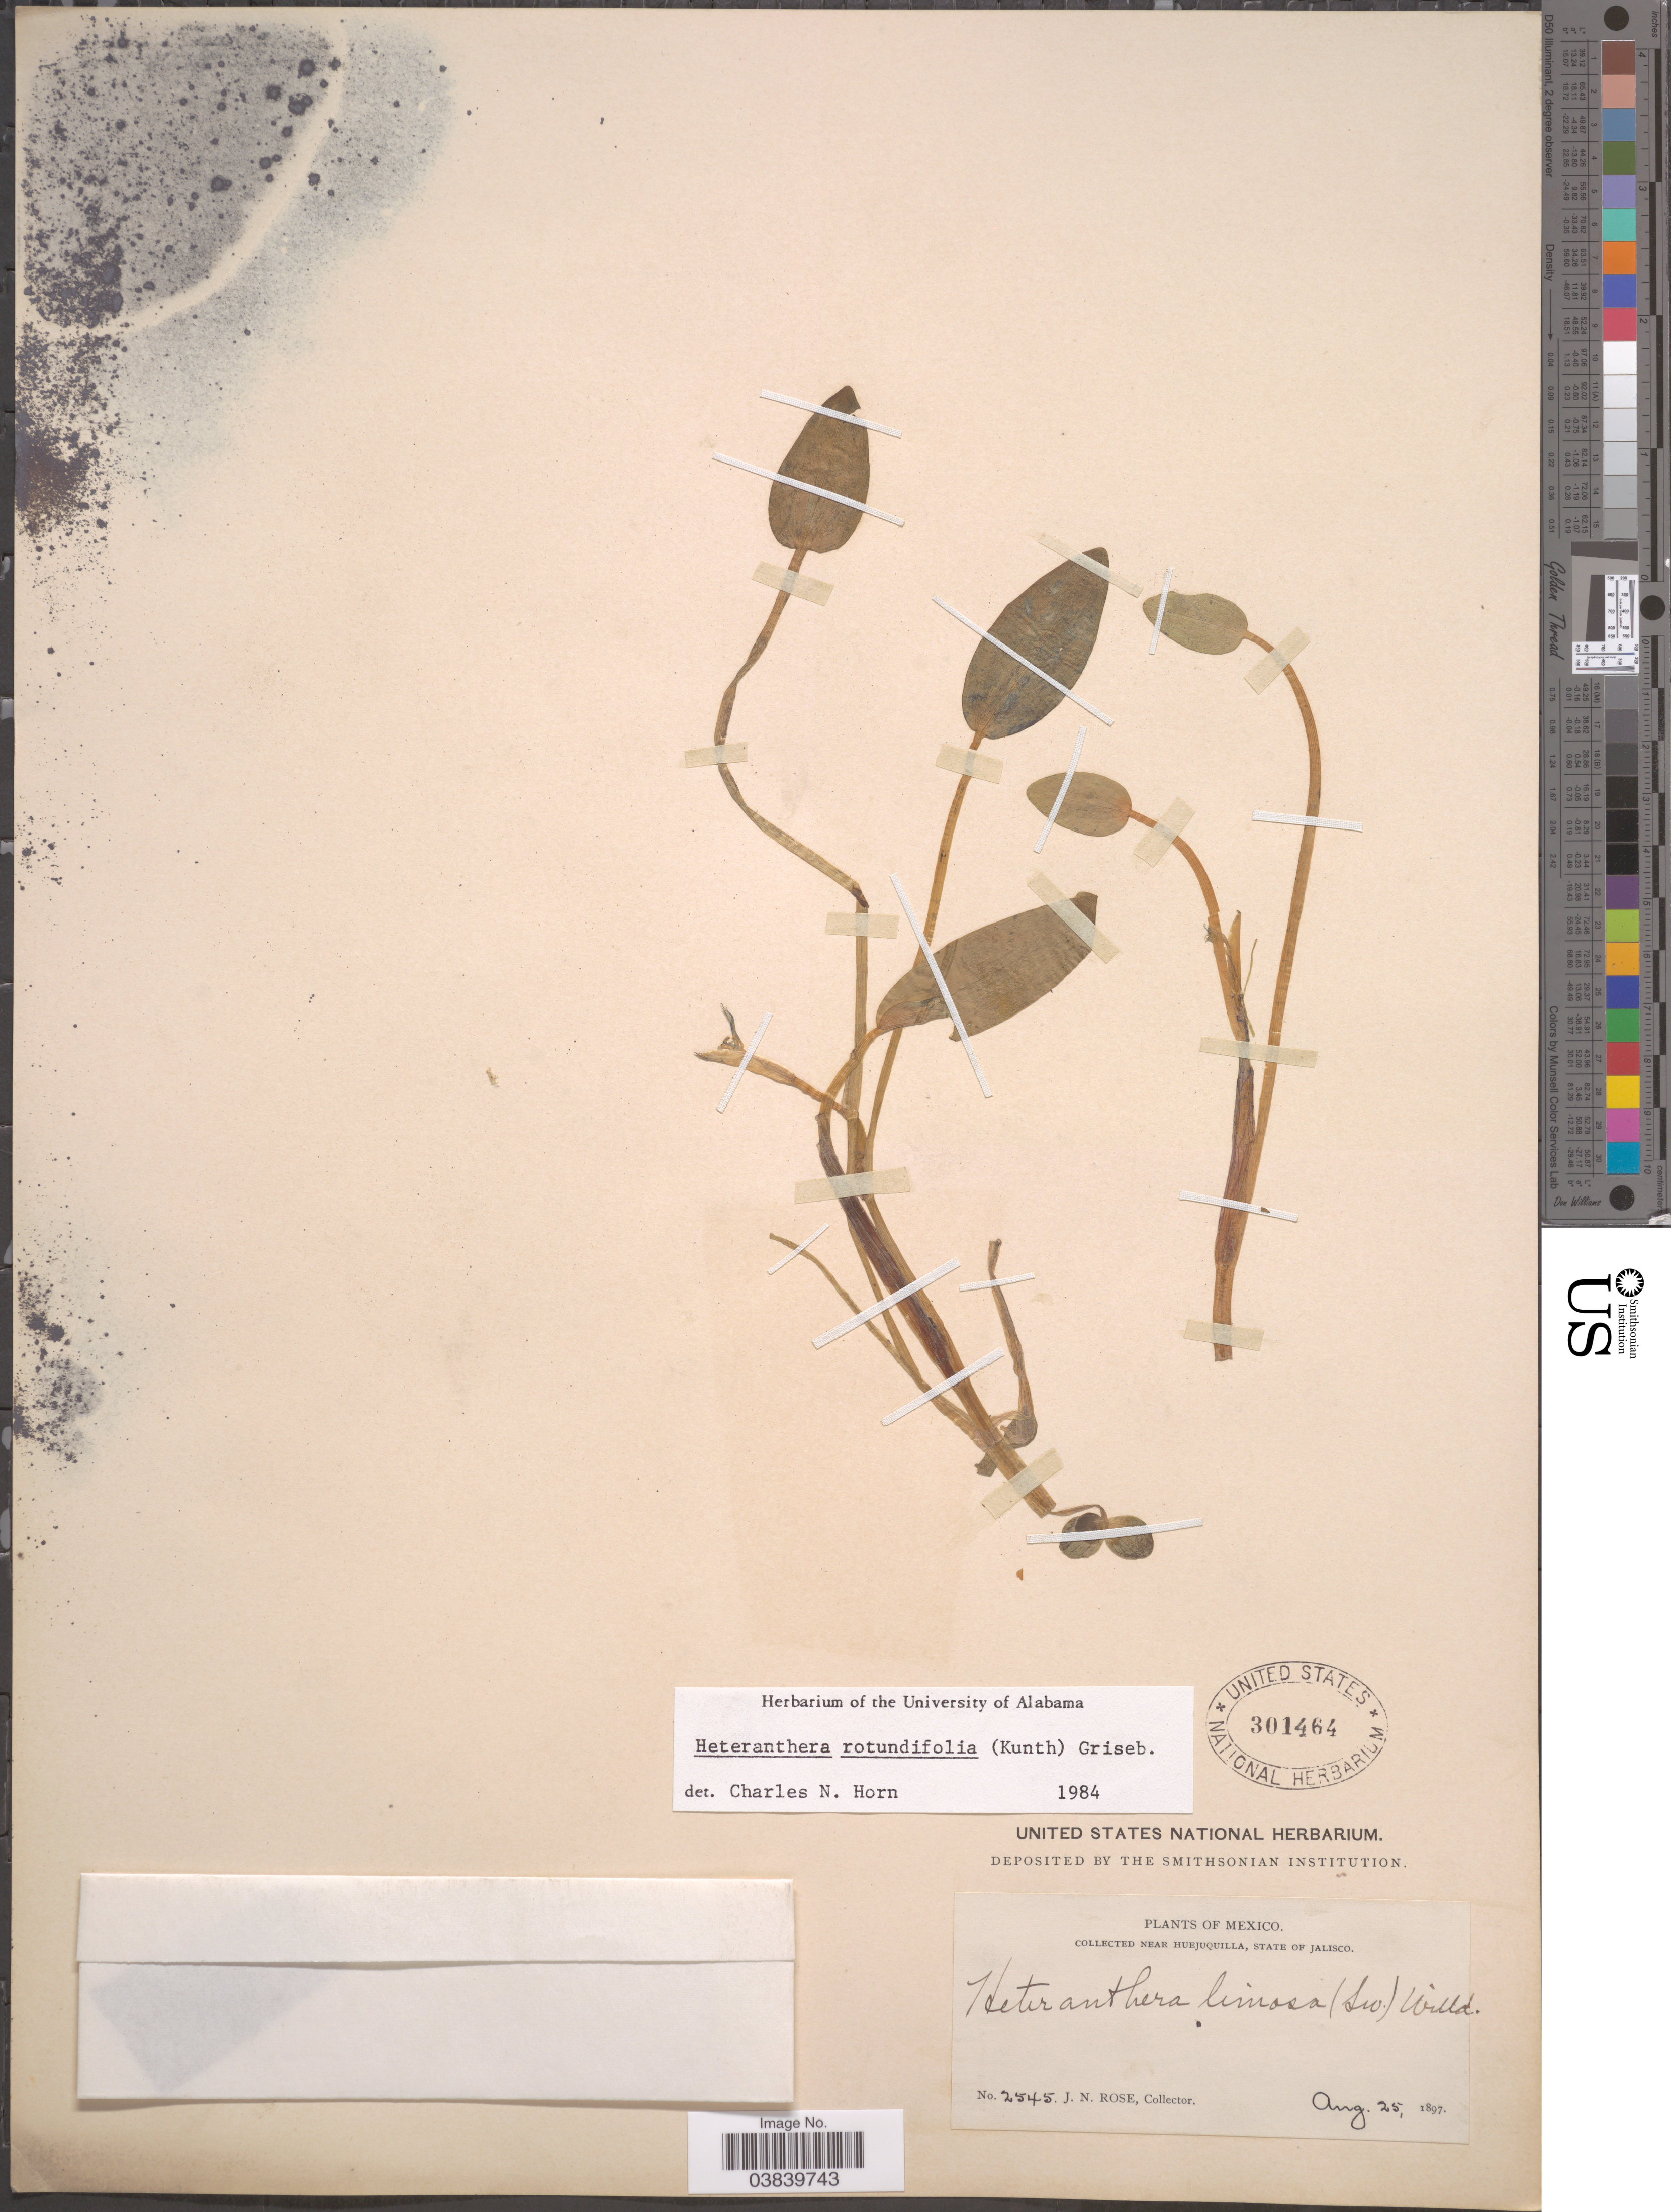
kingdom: Plantae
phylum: Tracheophyta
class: Liliopsida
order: Commelinales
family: Pontederiaceae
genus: Heteranthera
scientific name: Heteranthera rotundifolia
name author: (Kunth) Griseb.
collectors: J. N. Rose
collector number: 2545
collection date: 1897-08-25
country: Mexico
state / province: Jalisco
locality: Near Huejuquilla.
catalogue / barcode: US 301464